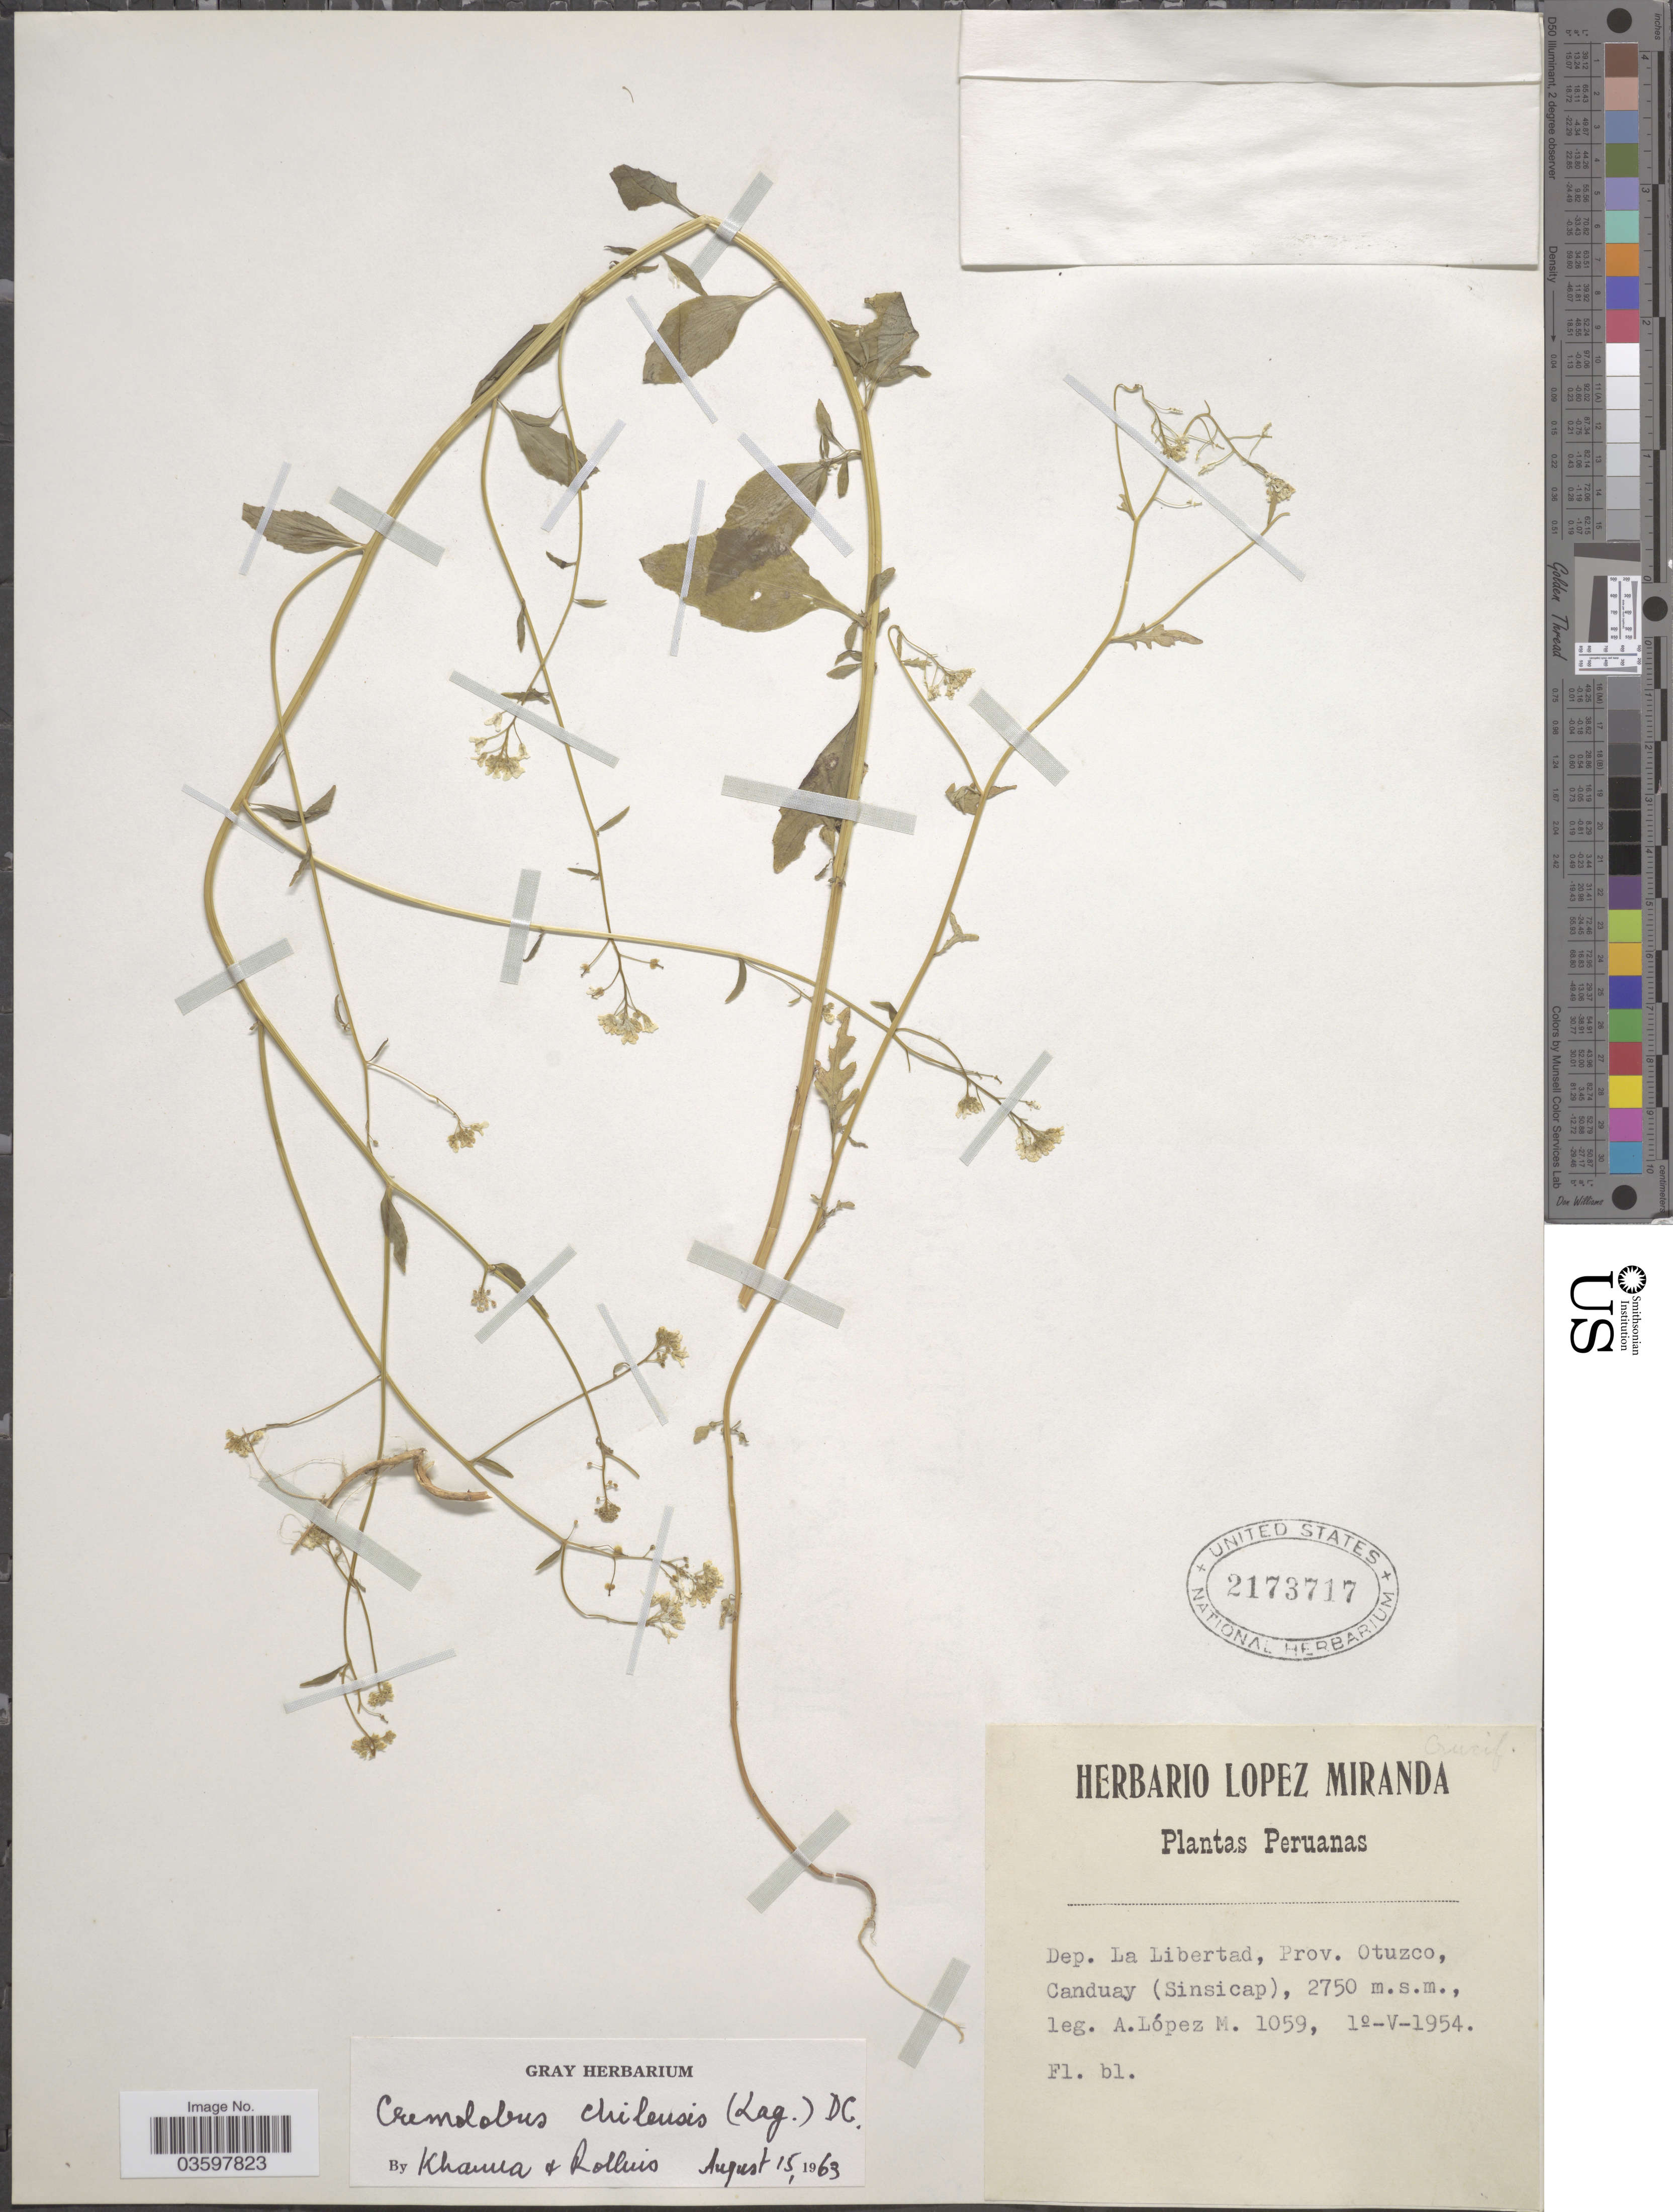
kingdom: Plantae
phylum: Tracheophyta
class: Magnoliopsida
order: Brassicales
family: Brassicaceae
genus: Cremolobus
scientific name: Cremolobus chilensis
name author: (Lag.) DC.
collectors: A. López M.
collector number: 1059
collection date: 1954-05-01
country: Peru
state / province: La Libertad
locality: Dep. La Libertad, Prov. Otuzco, Canduay (Sinsicap).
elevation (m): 2750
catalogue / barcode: US 2173717